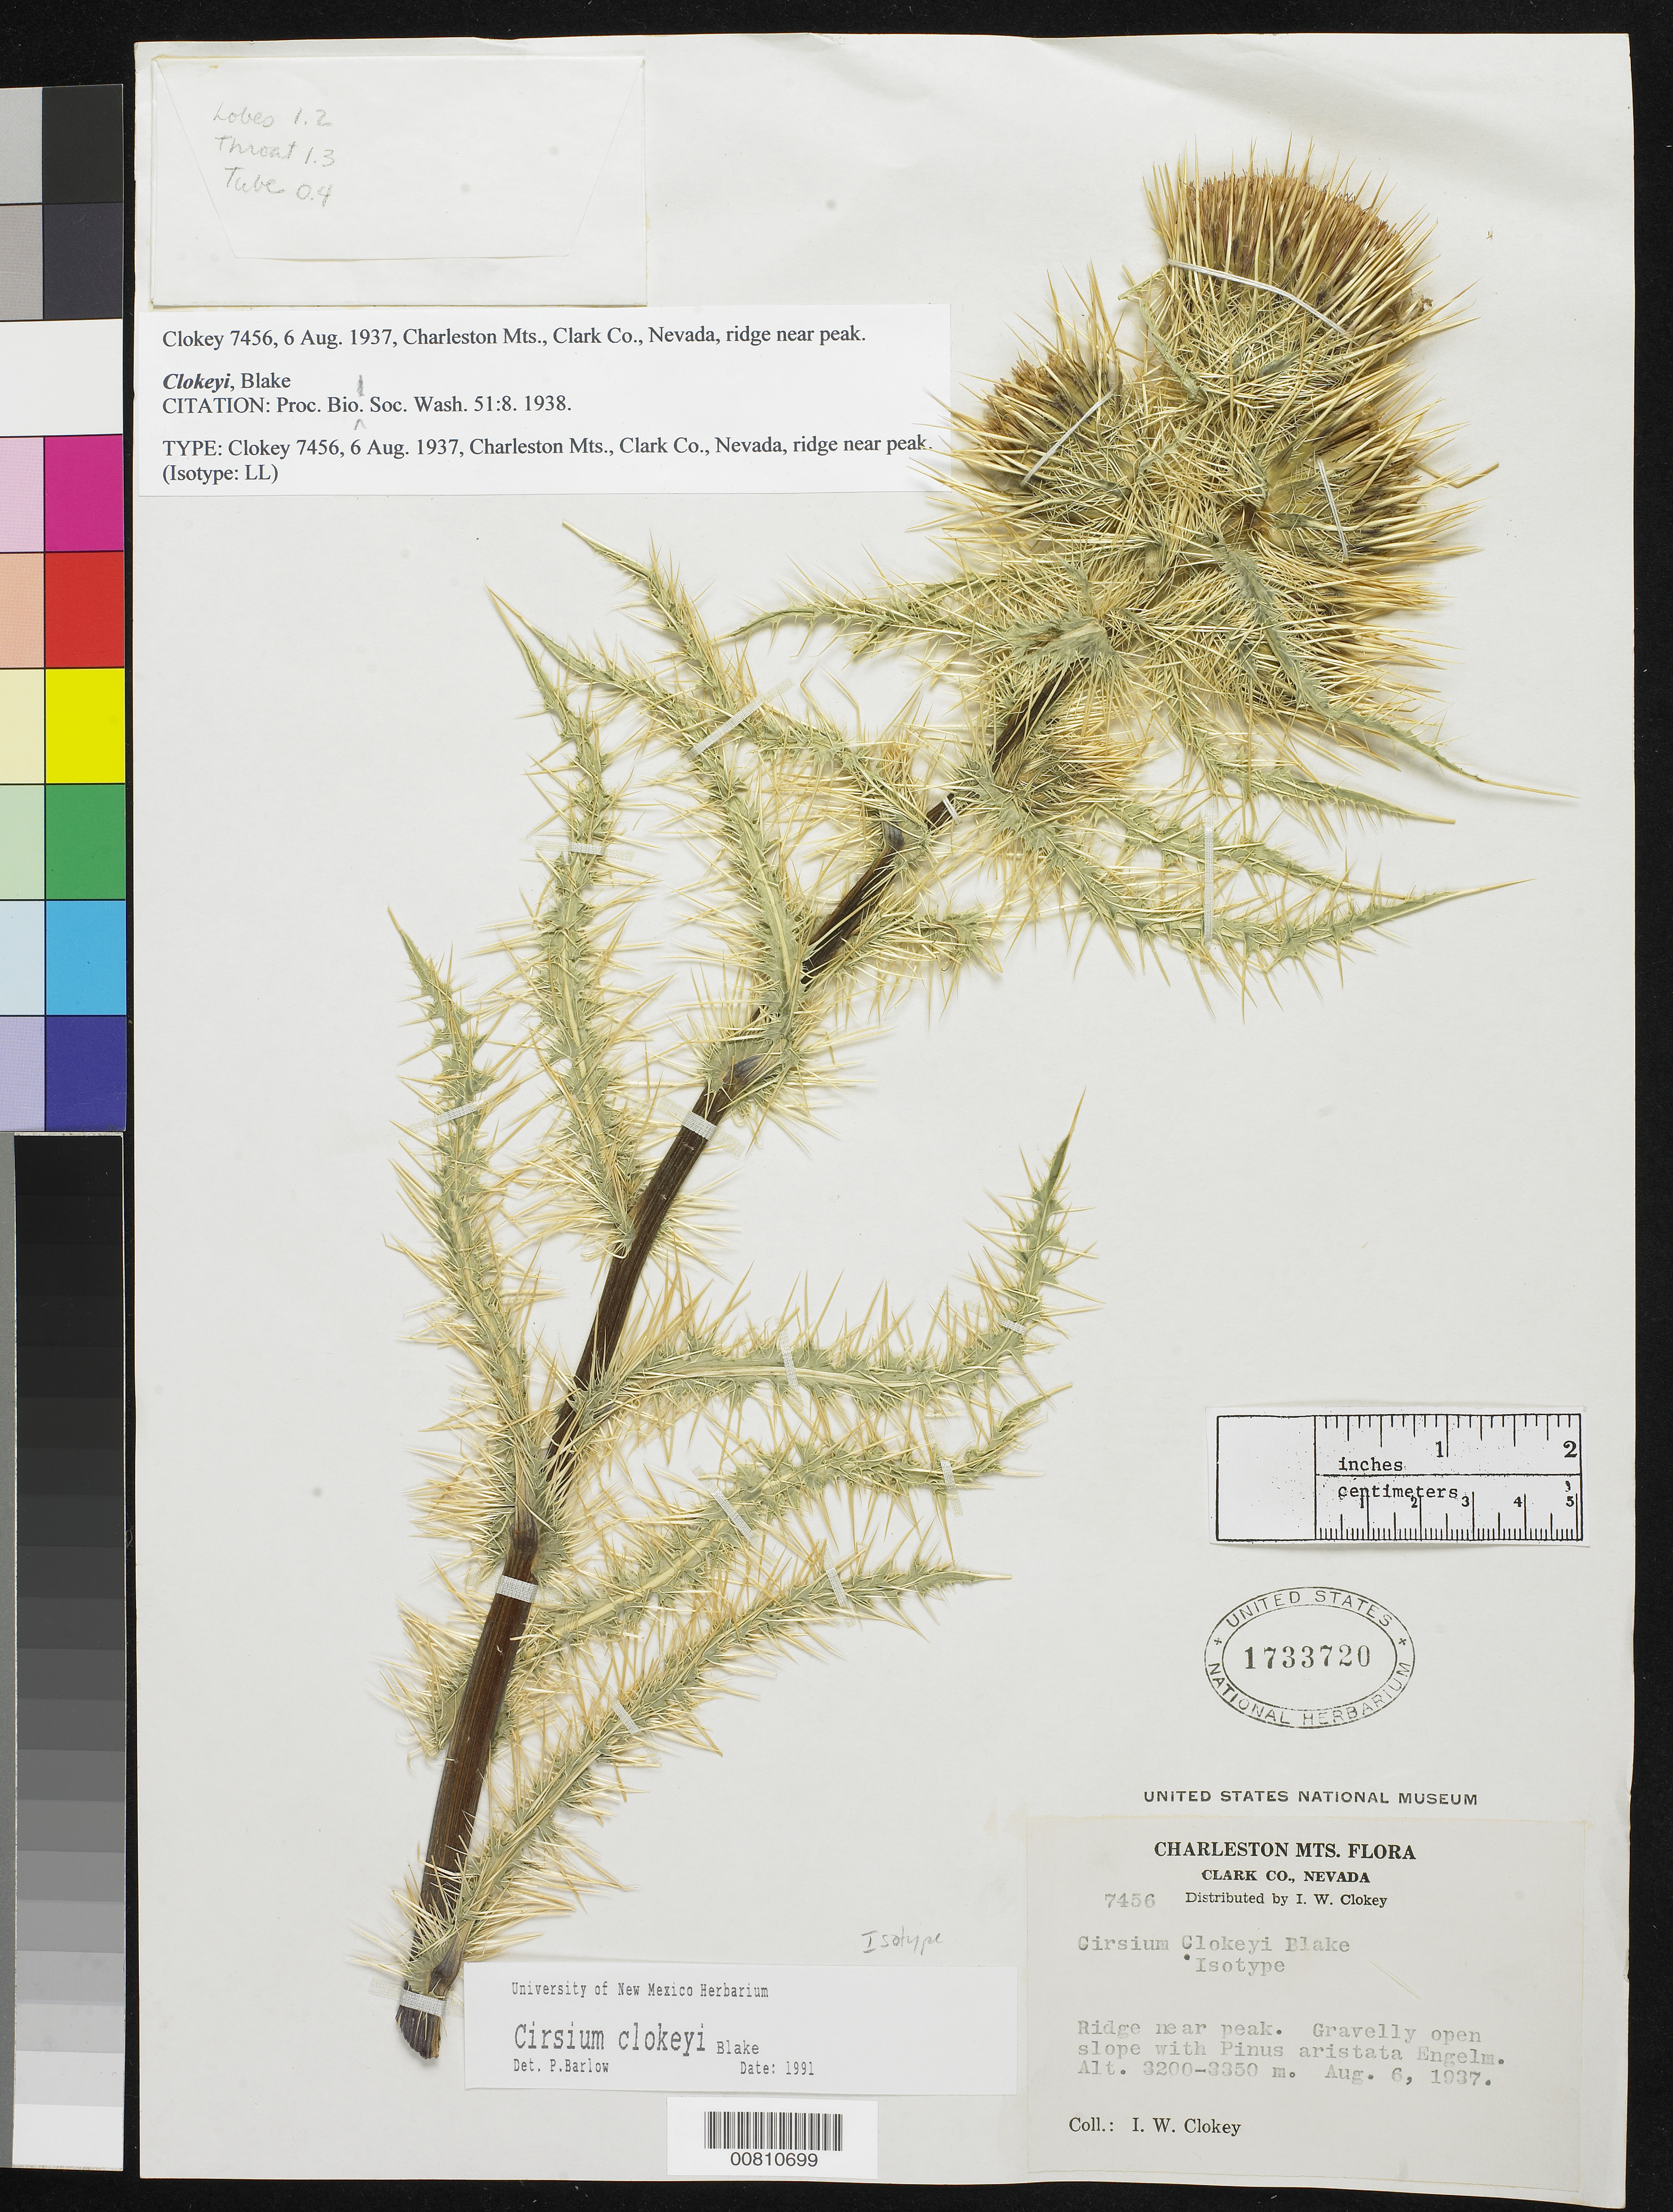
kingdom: Plantae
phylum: Tracheophyta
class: Magnoliopsida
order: Asterales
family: Asteraceae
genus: Cirsium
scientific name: Cirsium clokeyi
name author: S.F. Blake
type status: Isotype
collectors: I. W. Clokey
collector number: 7456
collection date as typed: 06 Aug 1937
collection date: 1937-08-06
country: United States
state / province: Nevada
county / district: Clark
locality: Charleston Mts., ridge near peak.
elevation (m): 3200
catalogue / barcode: US 1733720